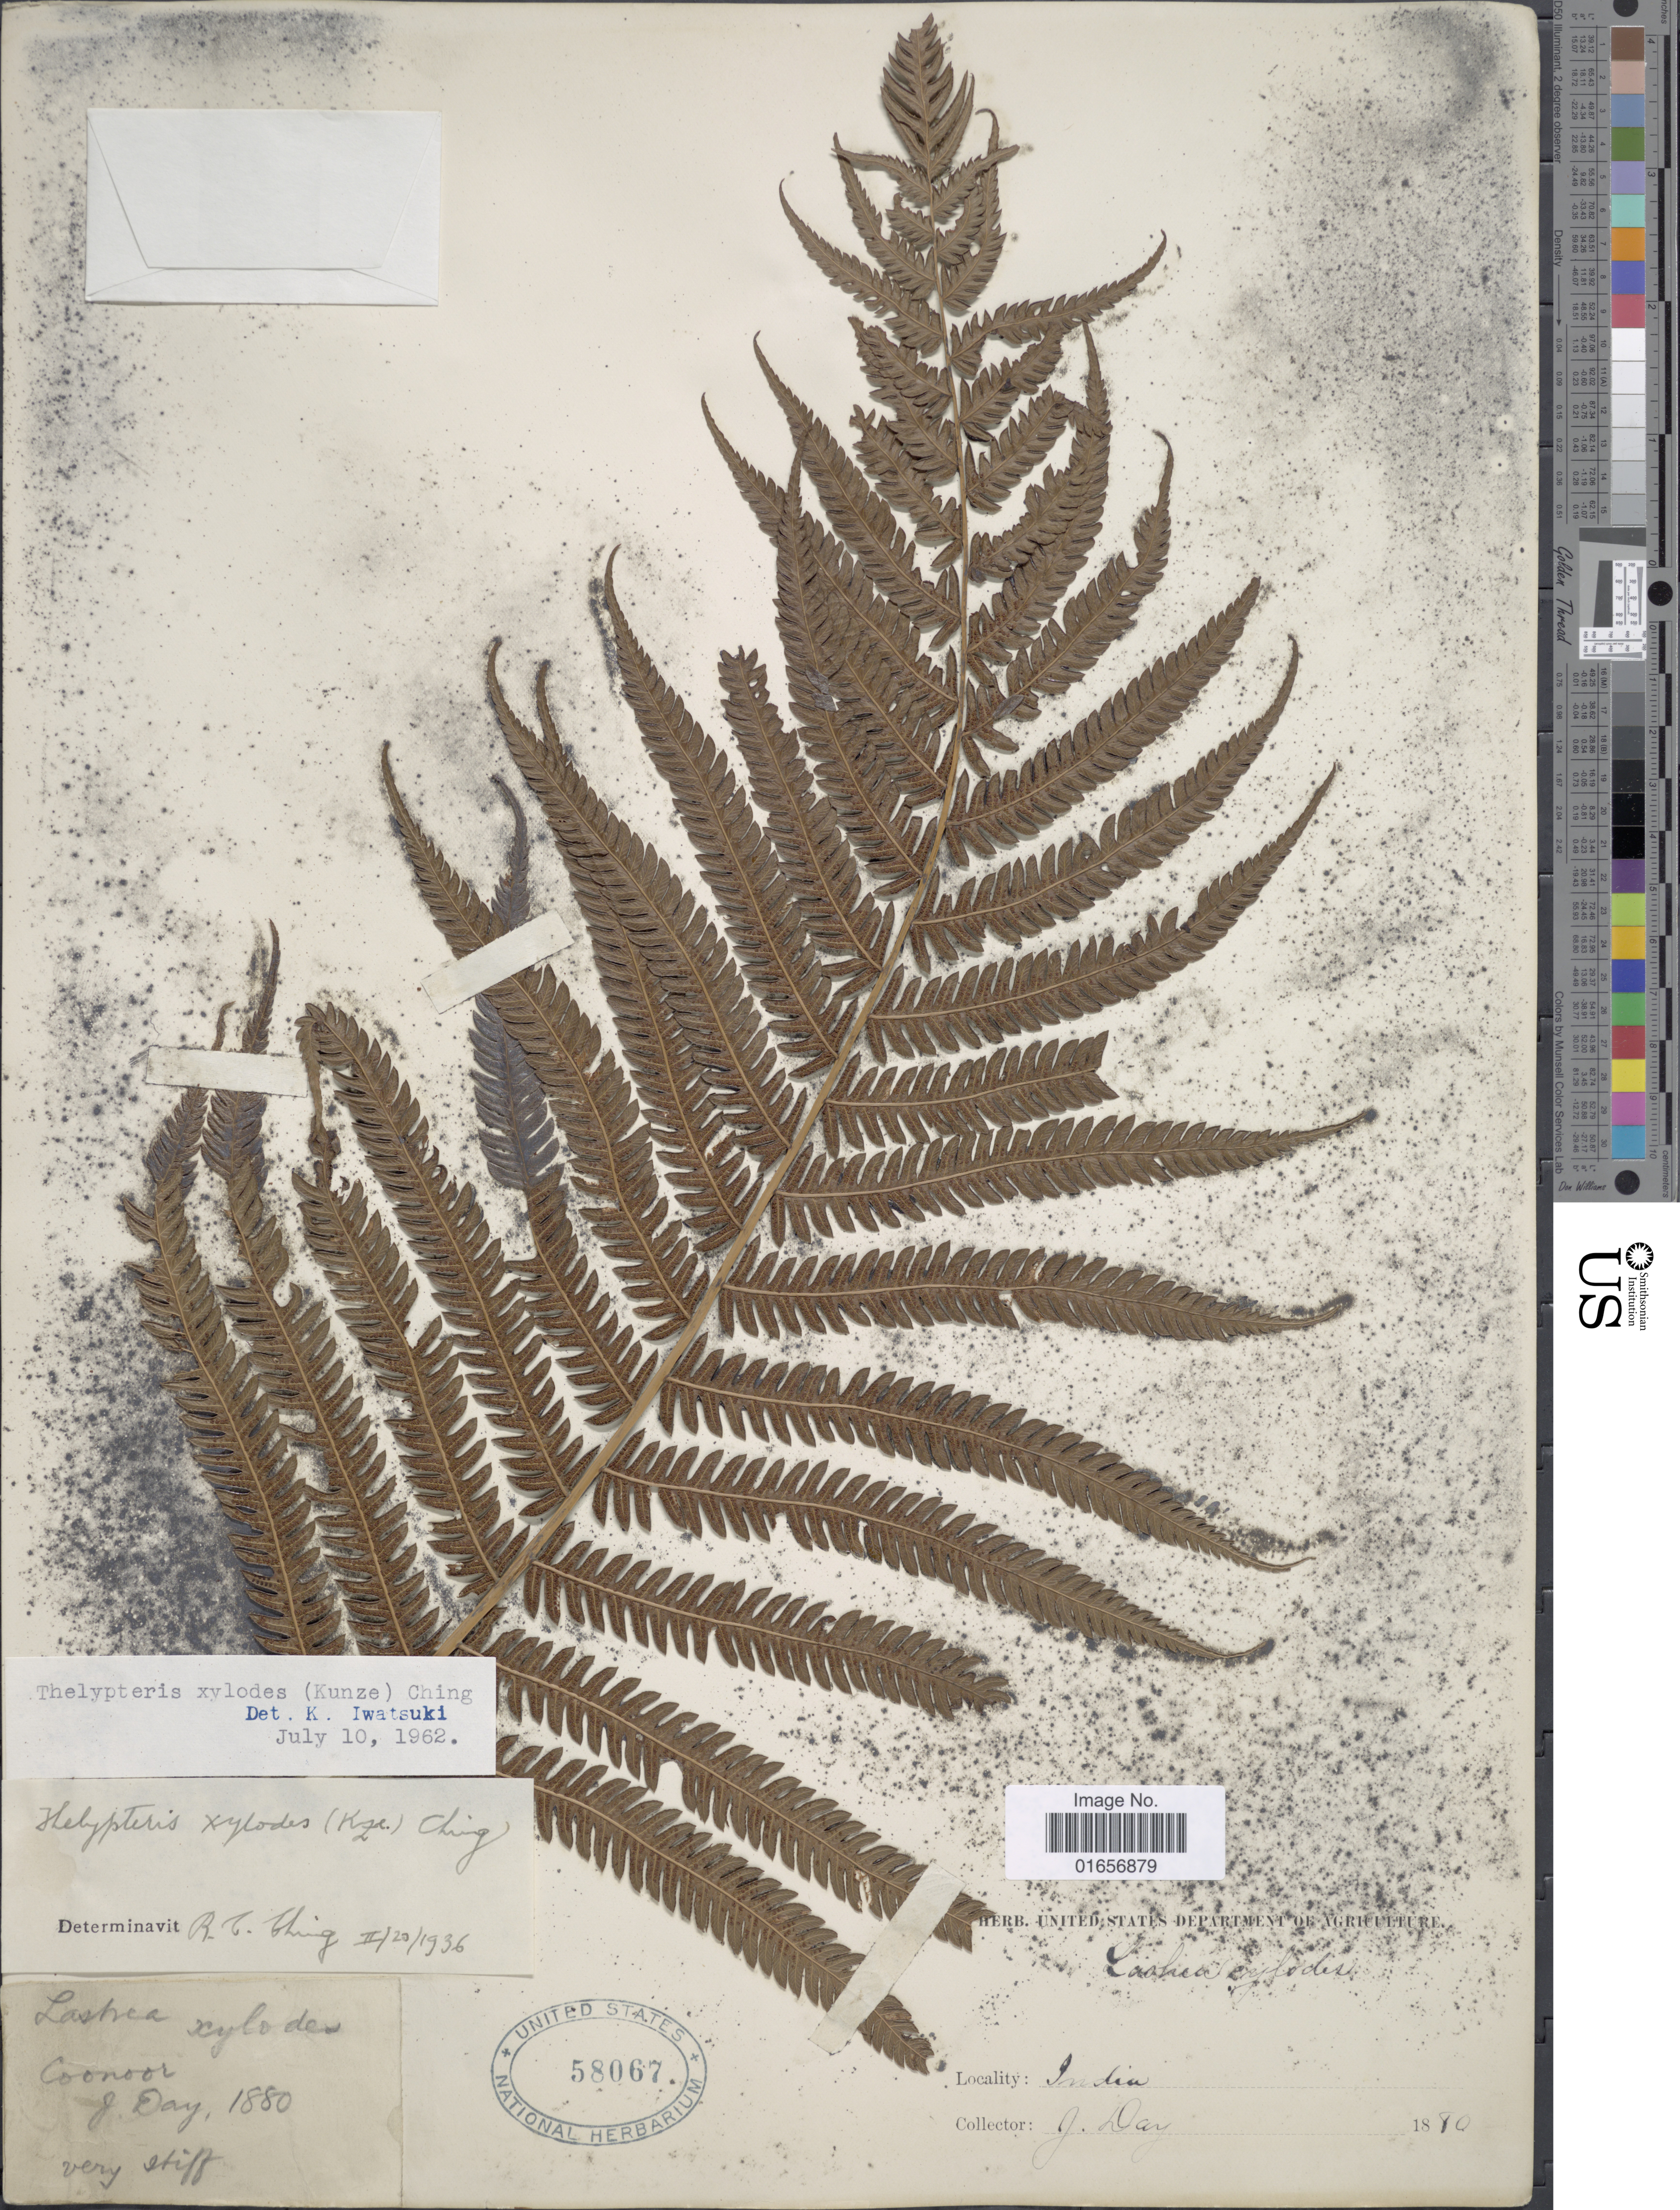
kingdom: Plantae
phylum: Tracheophyta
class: Polypodiopsida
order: Polypodiales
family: Thelypteridaceae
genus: Pseudocyclosorus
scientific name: Pseudocyclosorus tylodes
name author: (Kunze) Ching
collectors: J. Day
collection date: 1880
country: India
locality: Coonoor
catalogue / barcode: US 58067